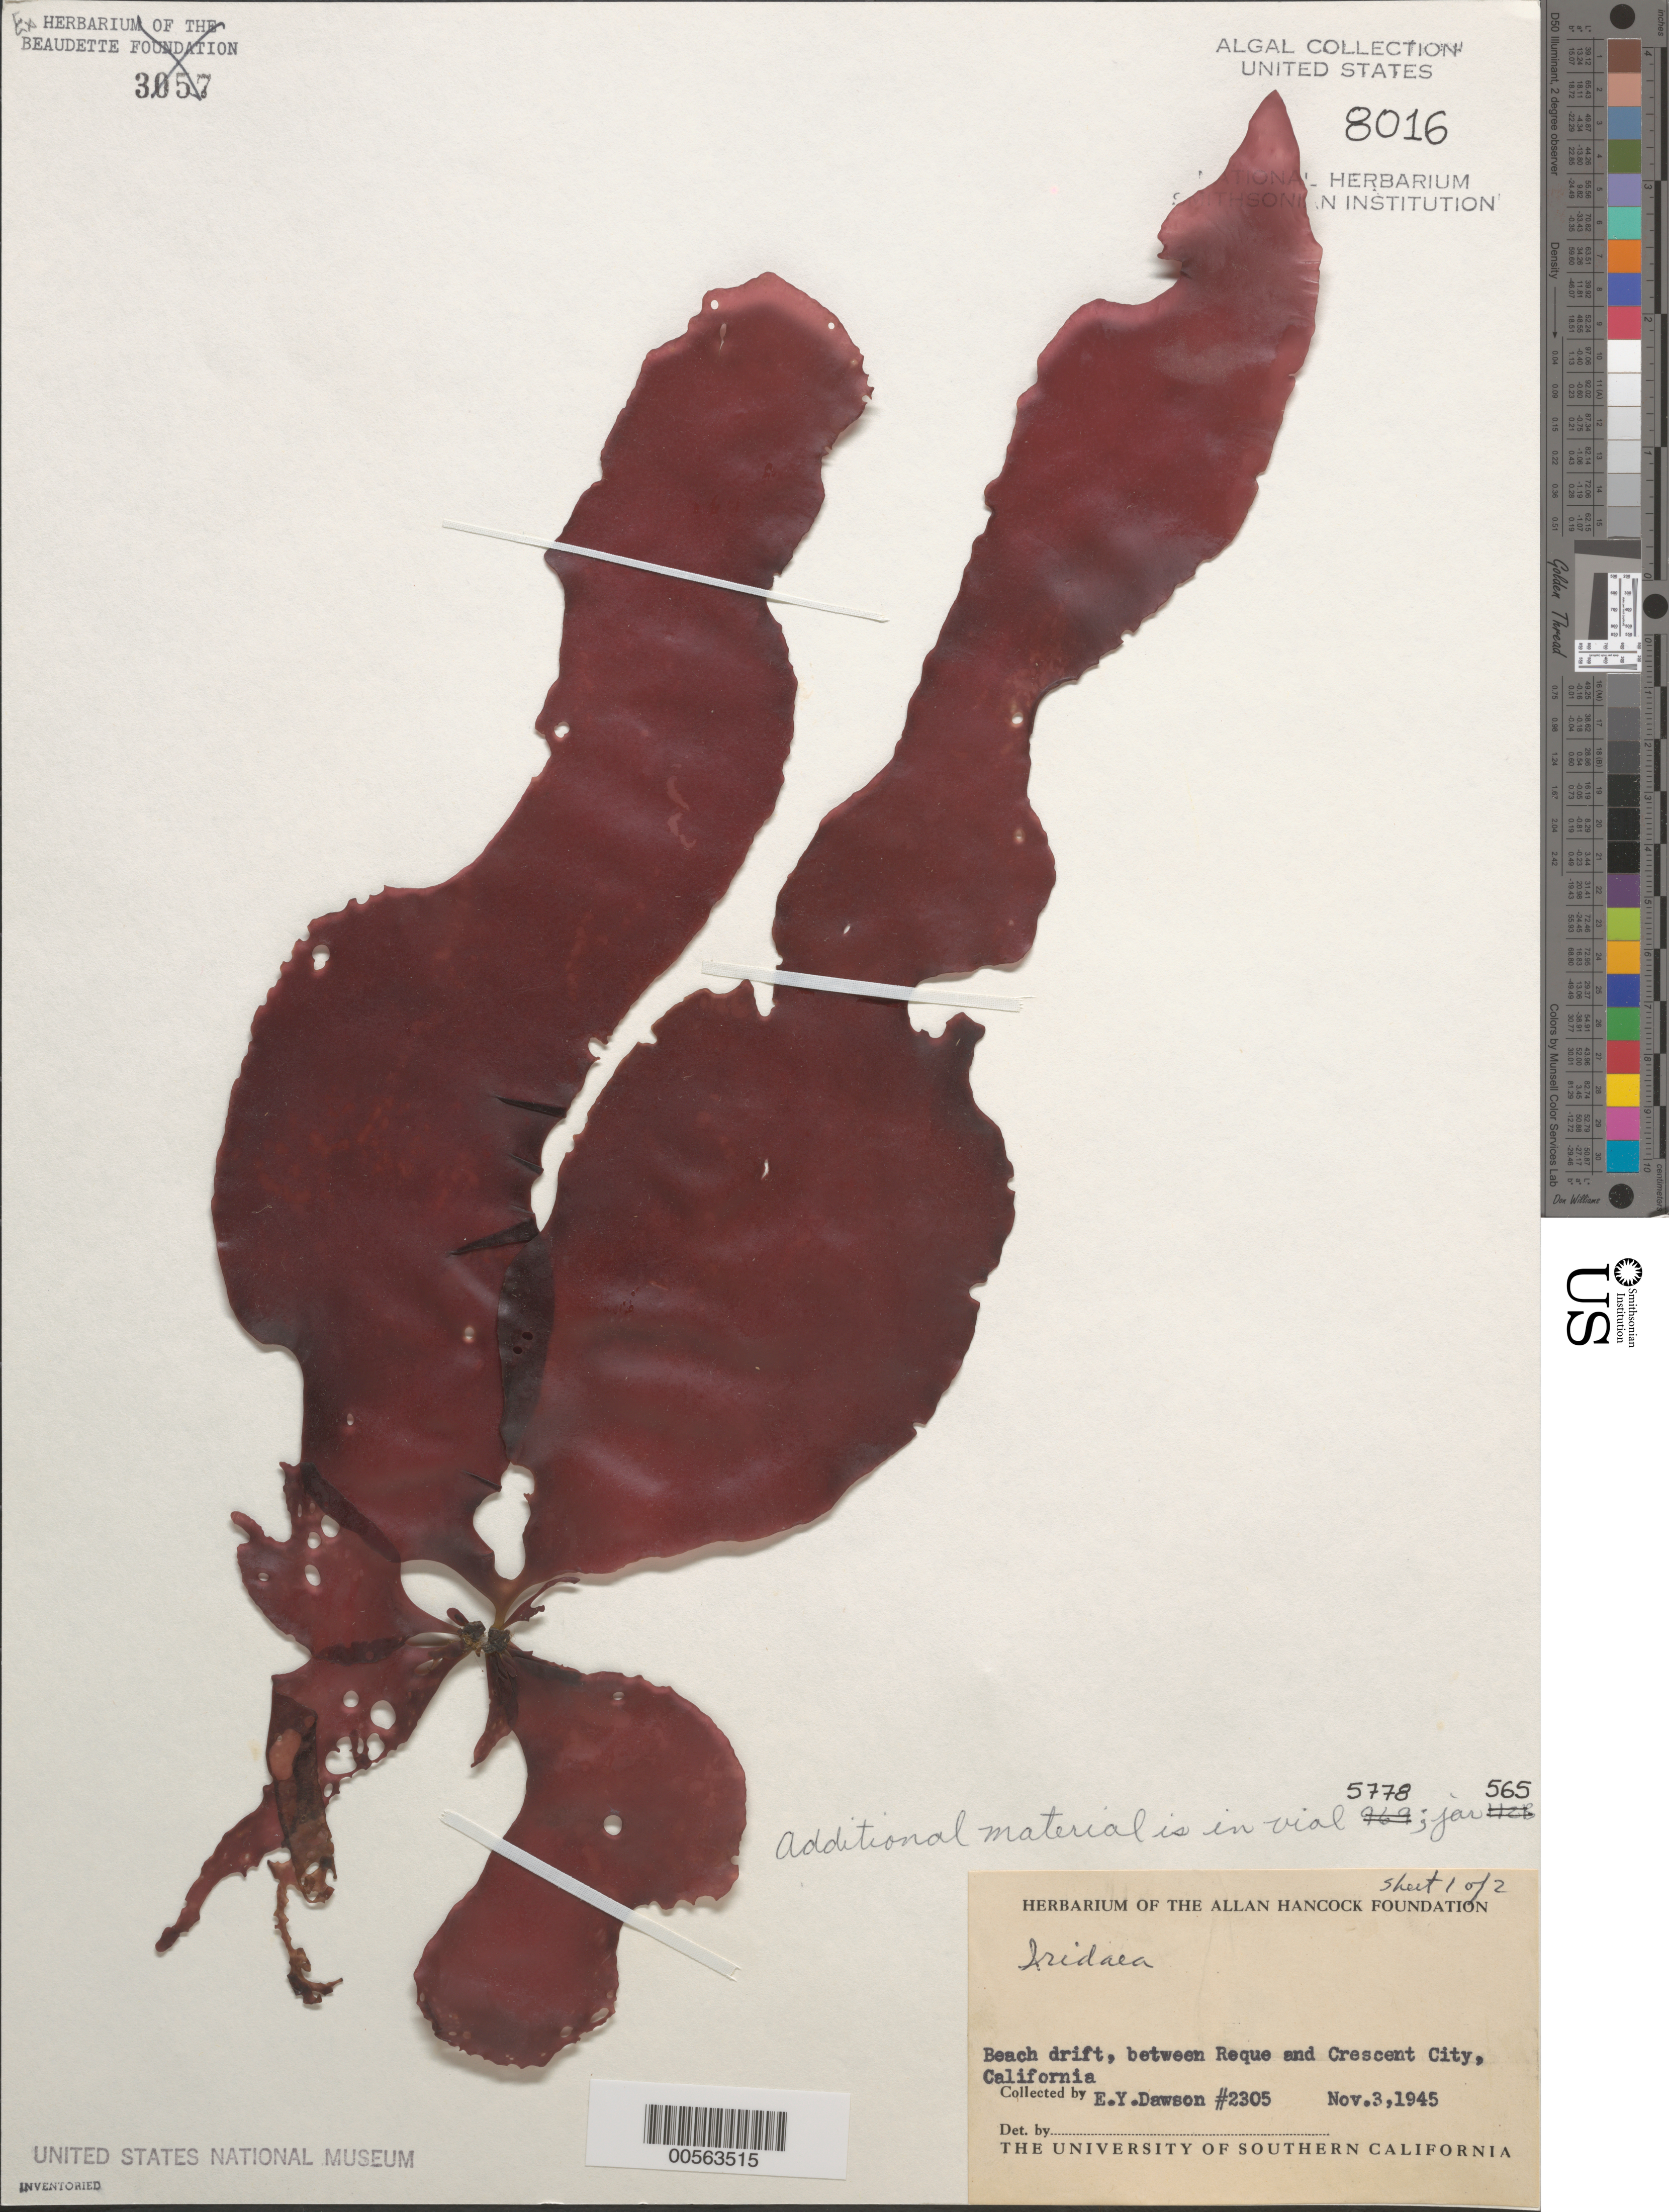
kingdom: Plantae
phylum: Rhodophyta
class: Florideophyceae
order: Gigartinales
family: Gigartinaceae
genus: Iridaea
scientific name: Iridaea sp.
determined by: Dawson, E. Y.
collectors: E. Y. Dawson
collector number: EYD 2305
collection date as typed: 03 Nov 1945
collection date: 1945-11-03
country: United States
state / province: California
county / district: Del Norte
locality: Between Reque and Crescent City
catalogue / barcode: US 8016